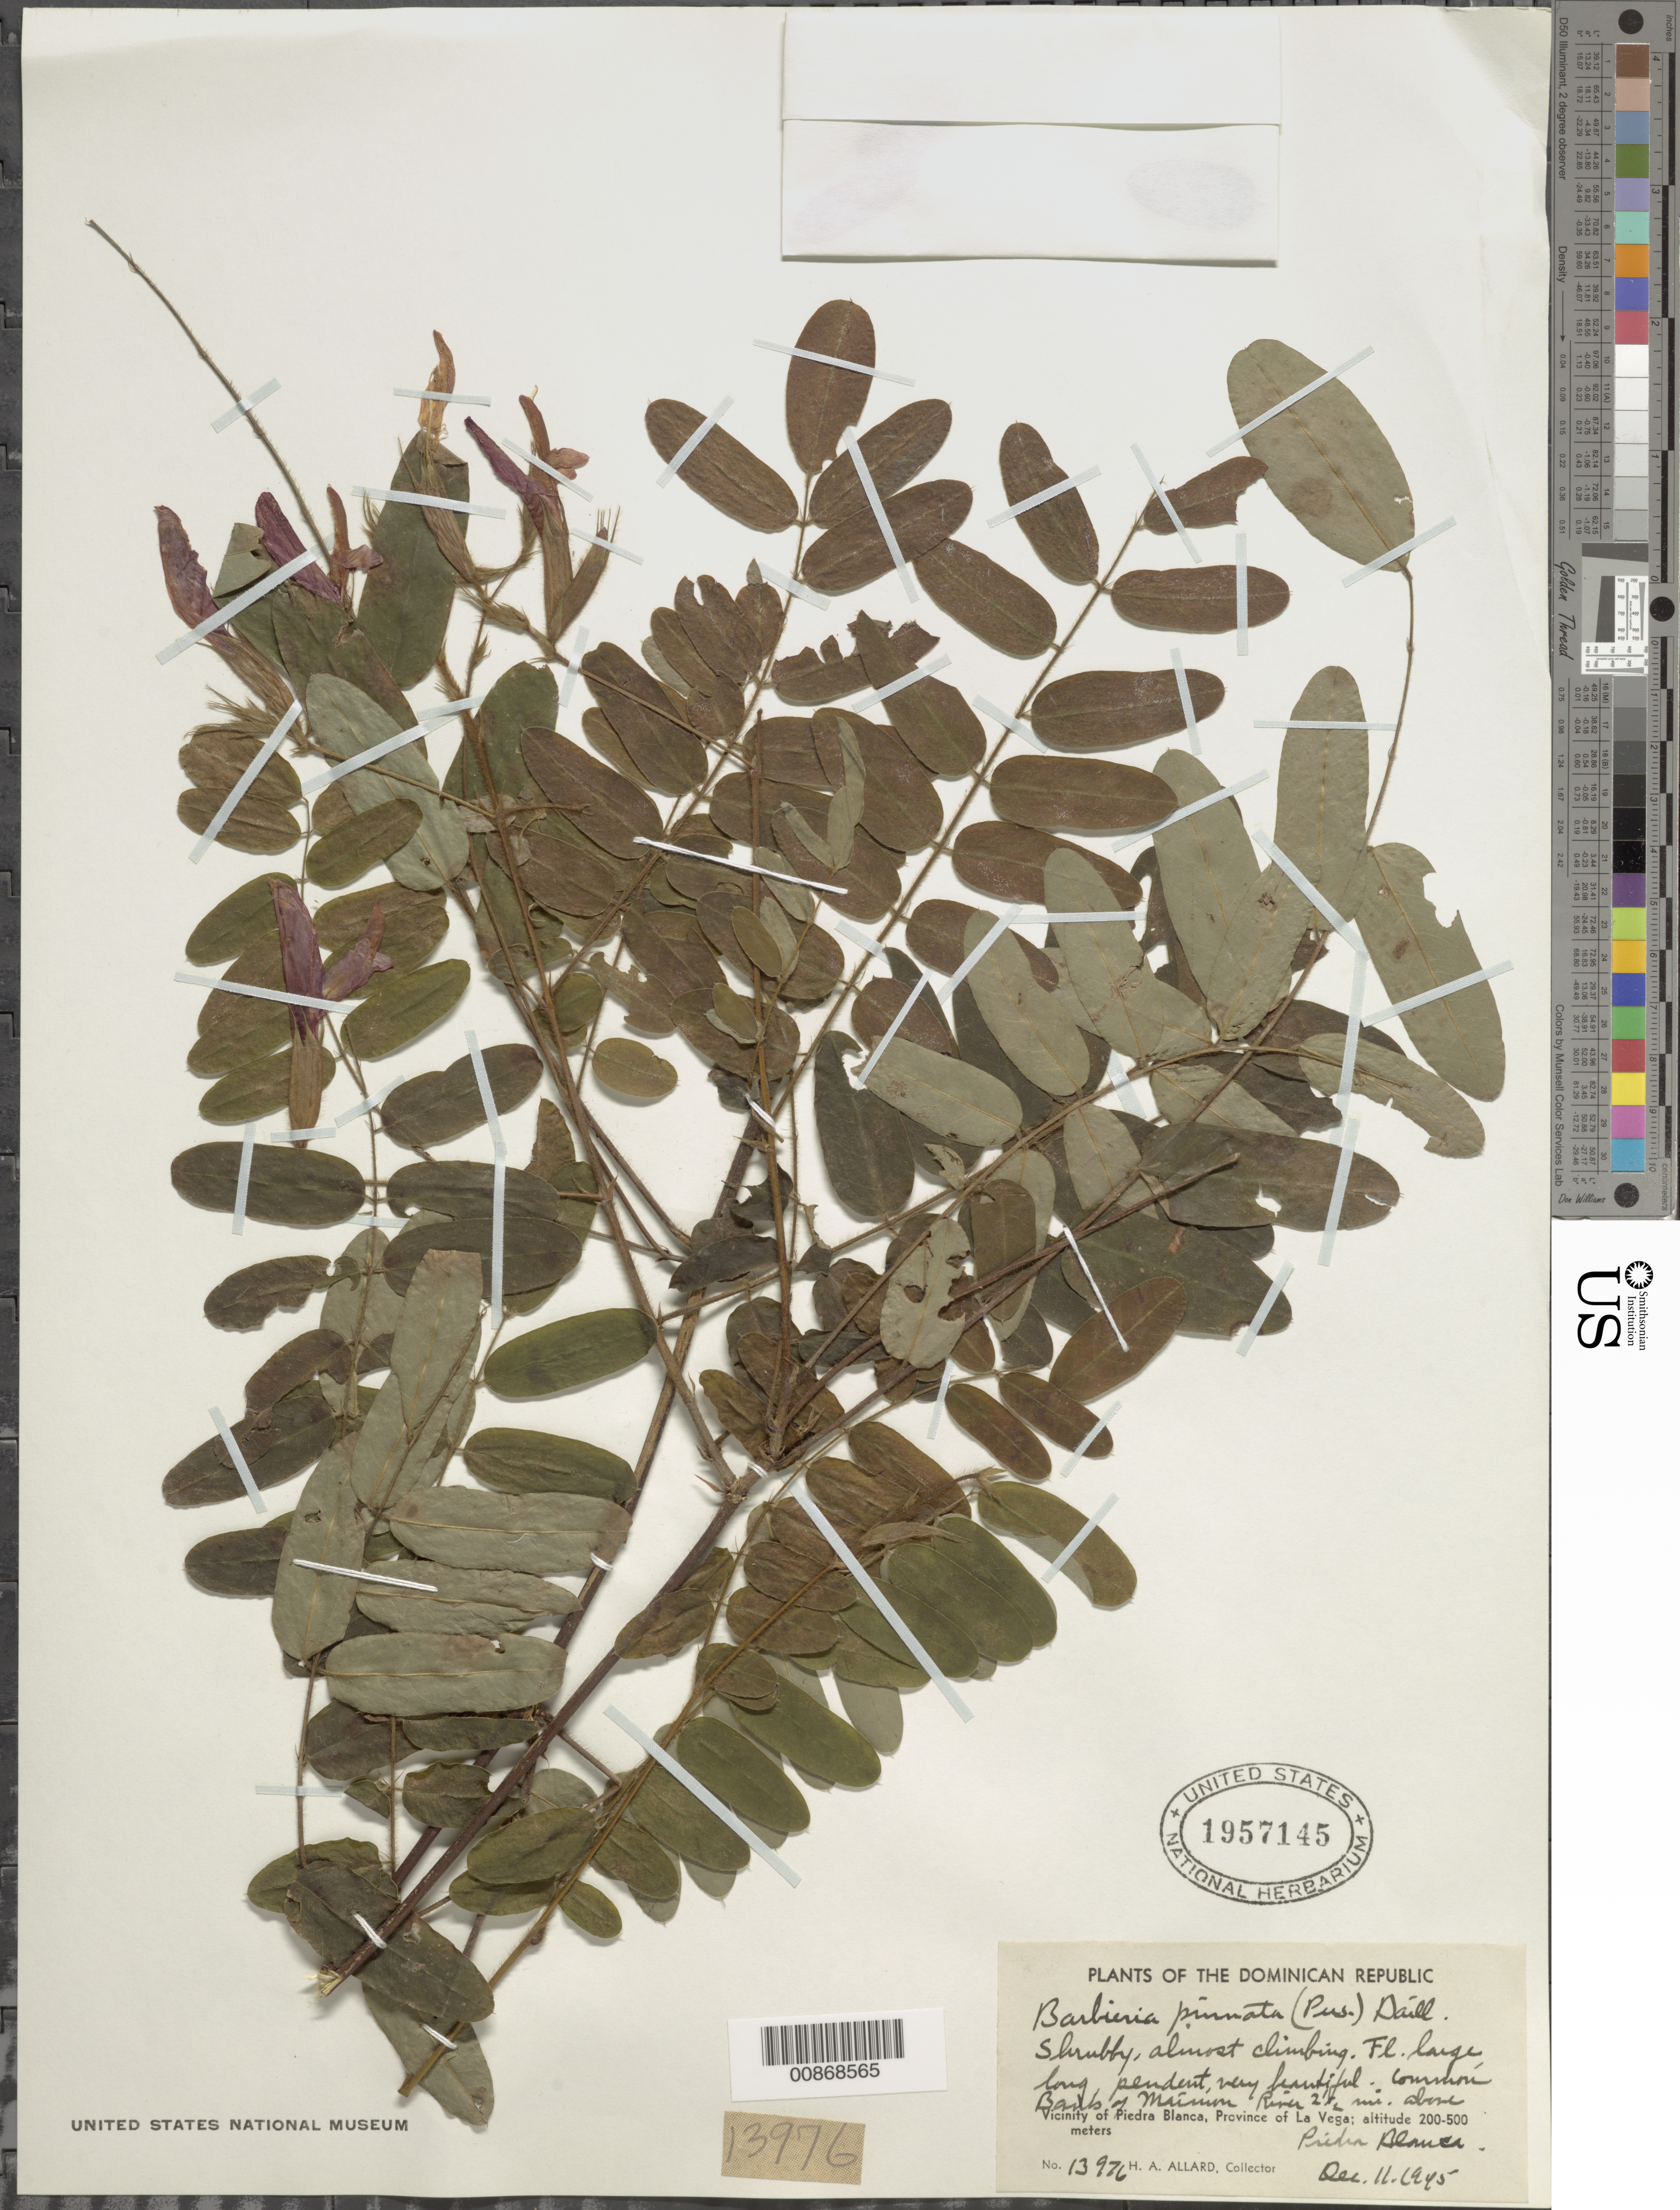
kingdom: Plantae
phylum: Tracheophyta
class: Magnoliopsida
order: Fabales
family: Fabaceae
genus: Barbieria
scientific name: Barbieria pinnata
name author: (Pers.) Baill.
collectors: H. A. Allard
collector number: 13976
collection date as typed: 11 Dec 1945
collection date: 1945-12-11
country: Dominican Republic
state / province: La Vega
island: Hispaniola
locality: Vicinity of Piedra Blanca. Banks of Maimon River 2½ mi. above Piedra Blanca.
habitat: Banks of river.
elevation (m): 200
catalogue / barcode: US 1957145